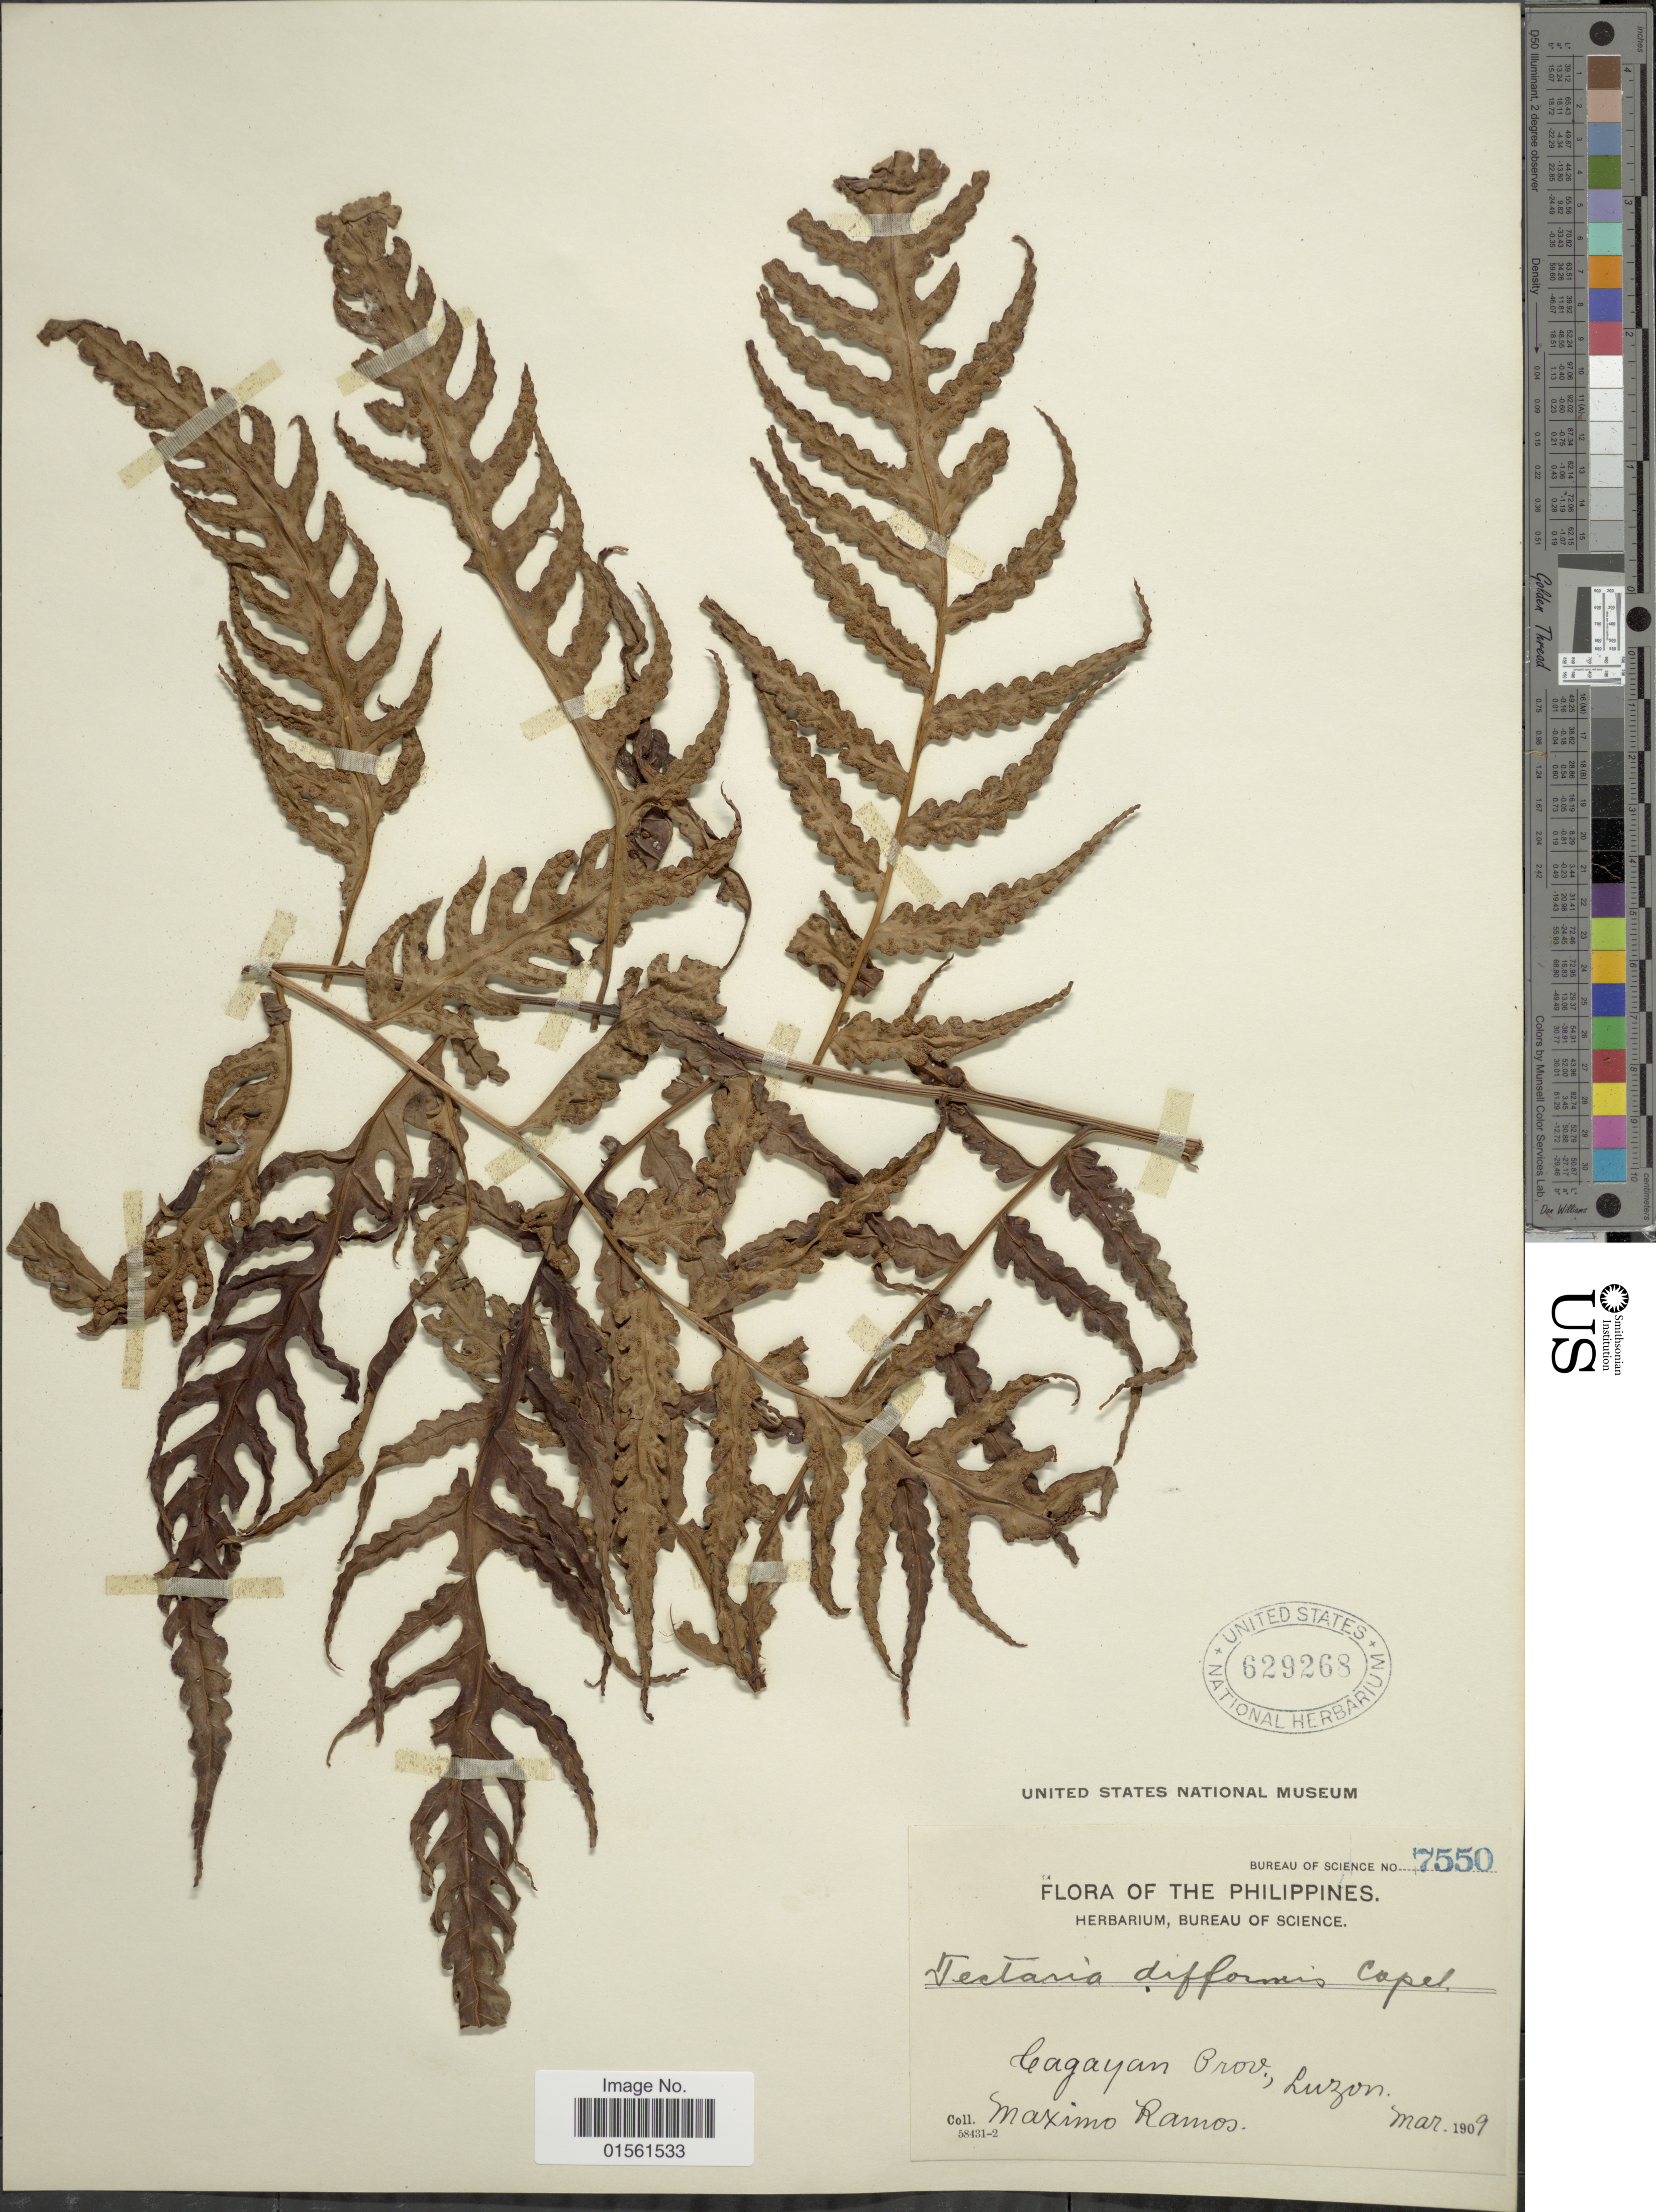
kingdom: Plantae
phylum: Tracheophyta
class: Polypodiopsida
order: Polypodiales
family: Dryopteridaceae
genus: Pleocnemia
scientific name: Pleocnemia brongniartii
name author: (Bory) Holttum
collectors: M. Ramos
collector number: Bureau of Science 7550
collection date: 1909-03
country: Philippines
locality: Cagayan Prov., Luzon.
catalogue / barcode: US 629268